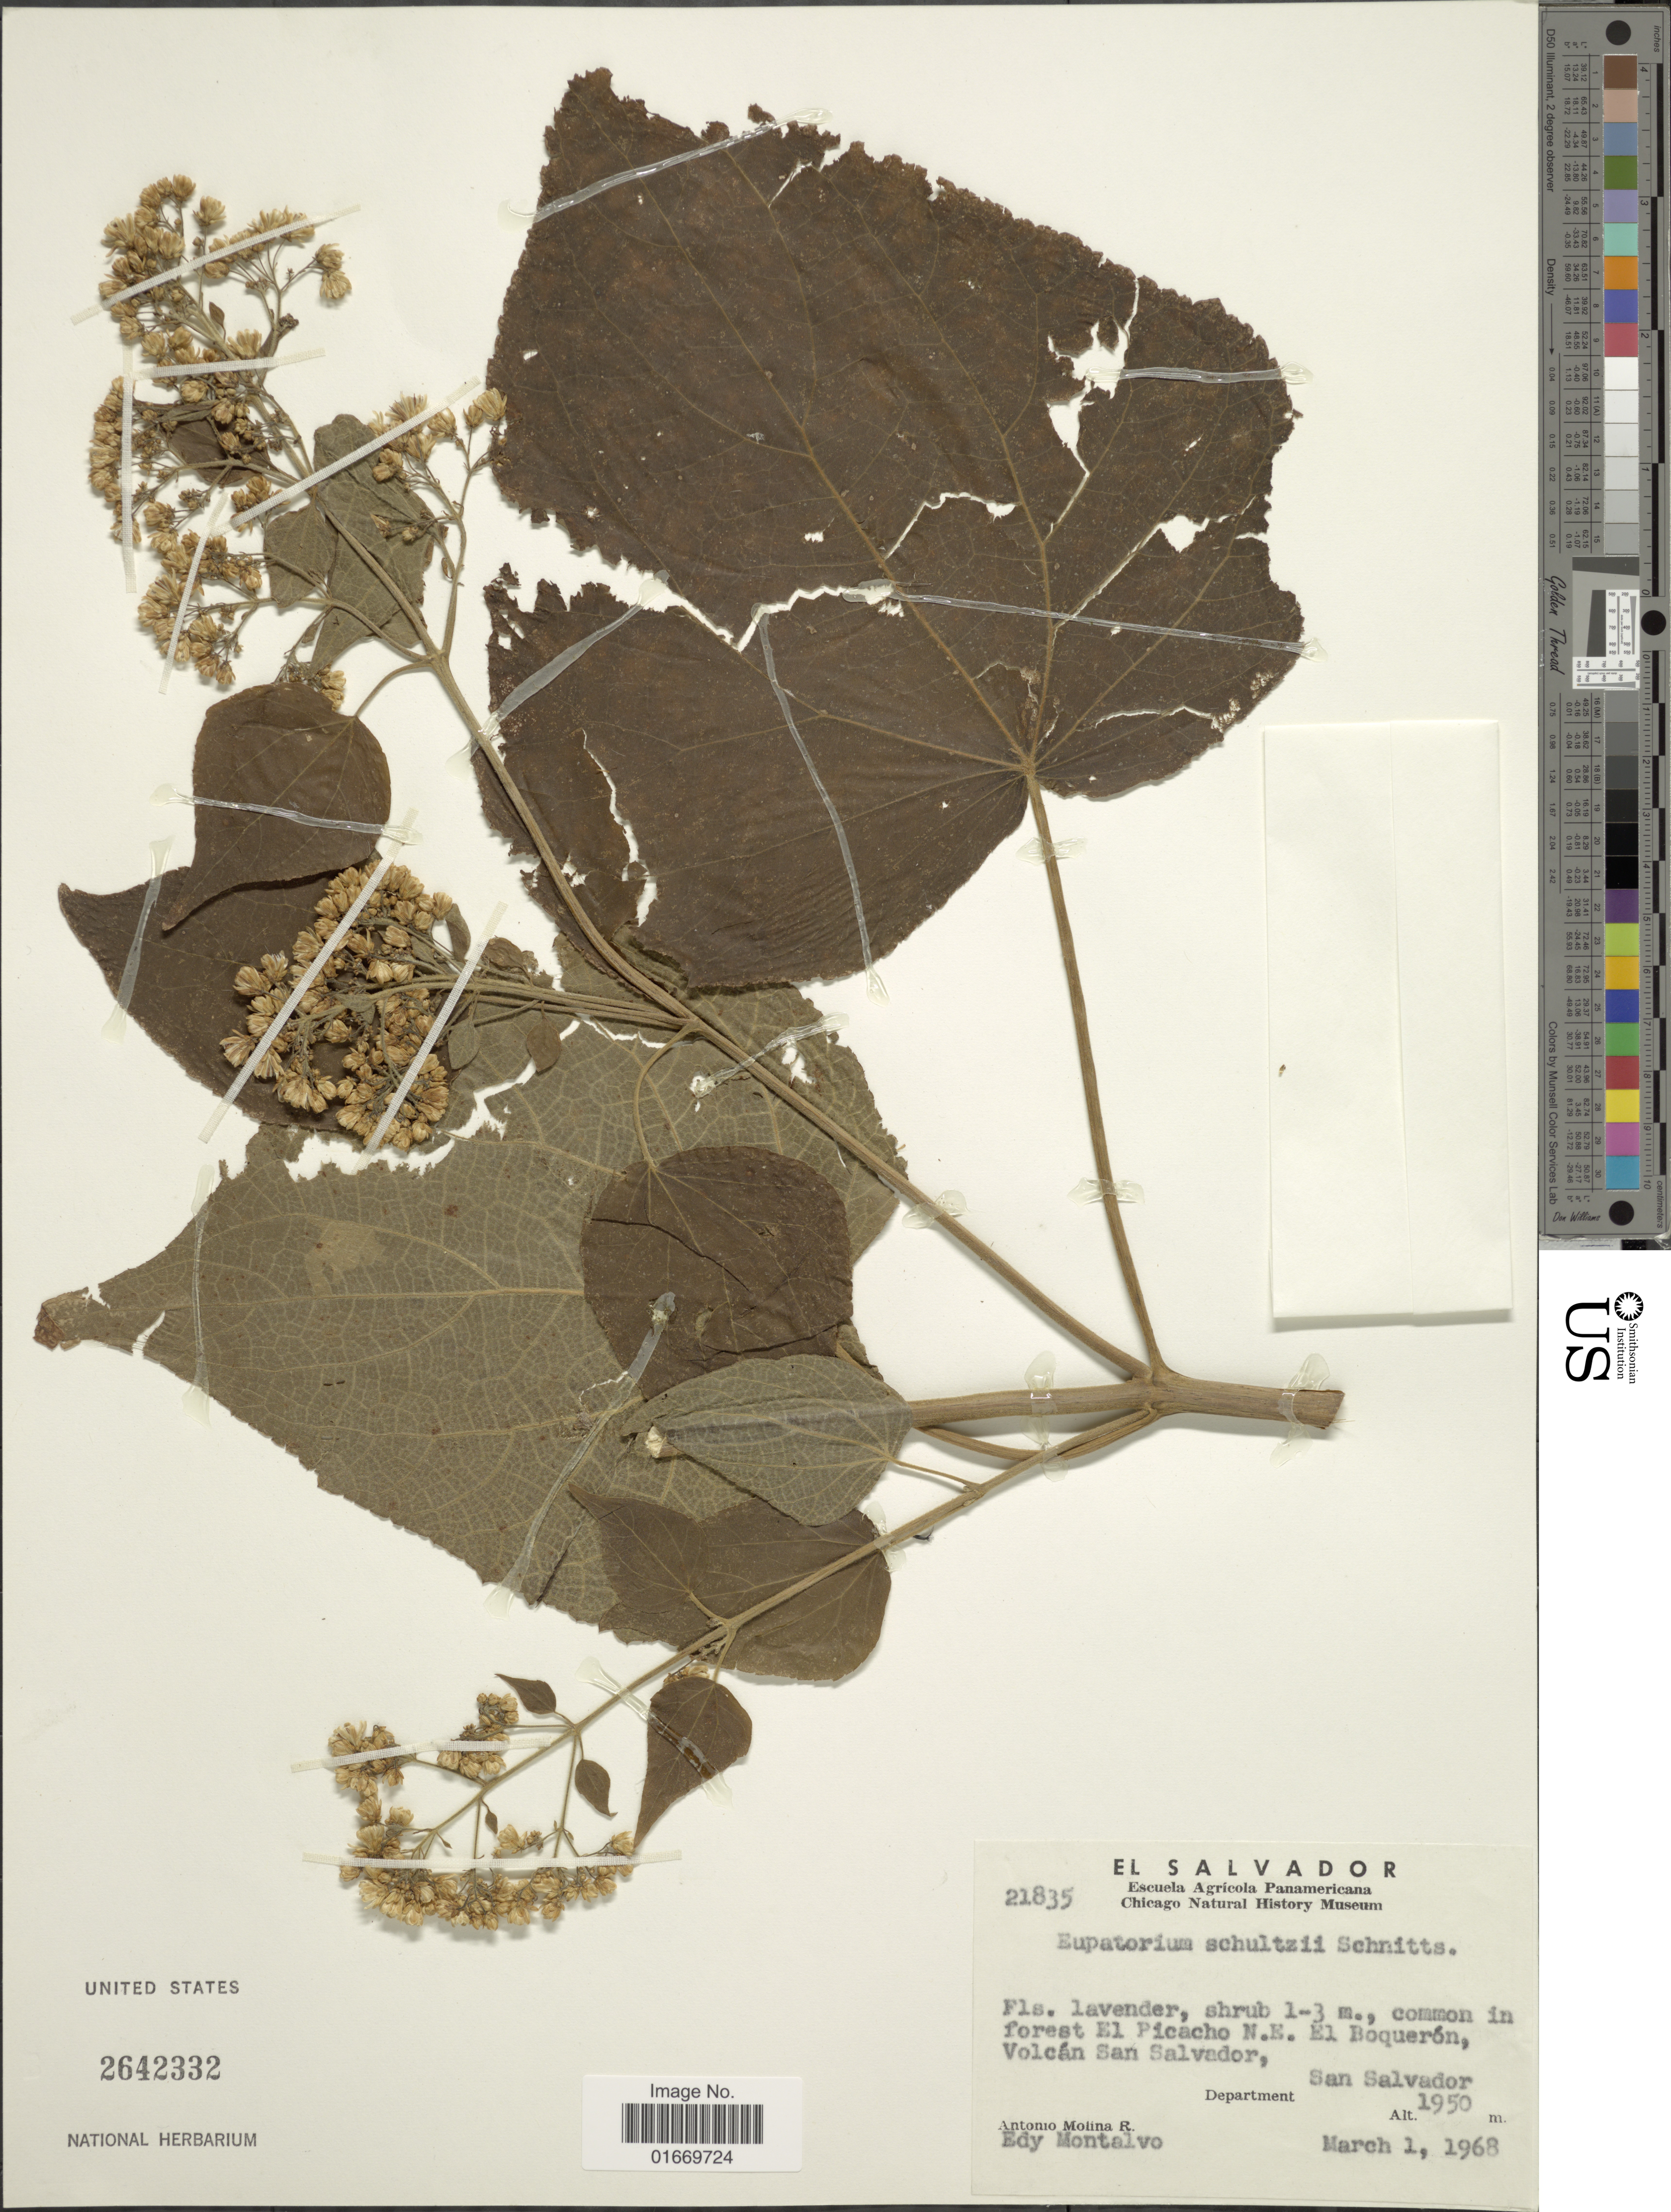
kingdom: Plantae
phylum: Tracheophyta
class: Magnoliopsida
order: Asterales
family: Asteraceae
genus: Peteravenia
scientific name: Peteravenia schultzii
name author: (Schnittsp.) R.M. King & H. Rob.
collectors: A. Molina R. & E. A. Montalvo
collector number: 21835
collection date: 1968-03-01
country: El Salvador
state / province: San Salvador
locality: El Salvador. forest El Picaho N. E. El Boqueron, Volcan San Salvador. Department San Salvador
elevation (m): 1950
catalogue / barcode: US 2642332